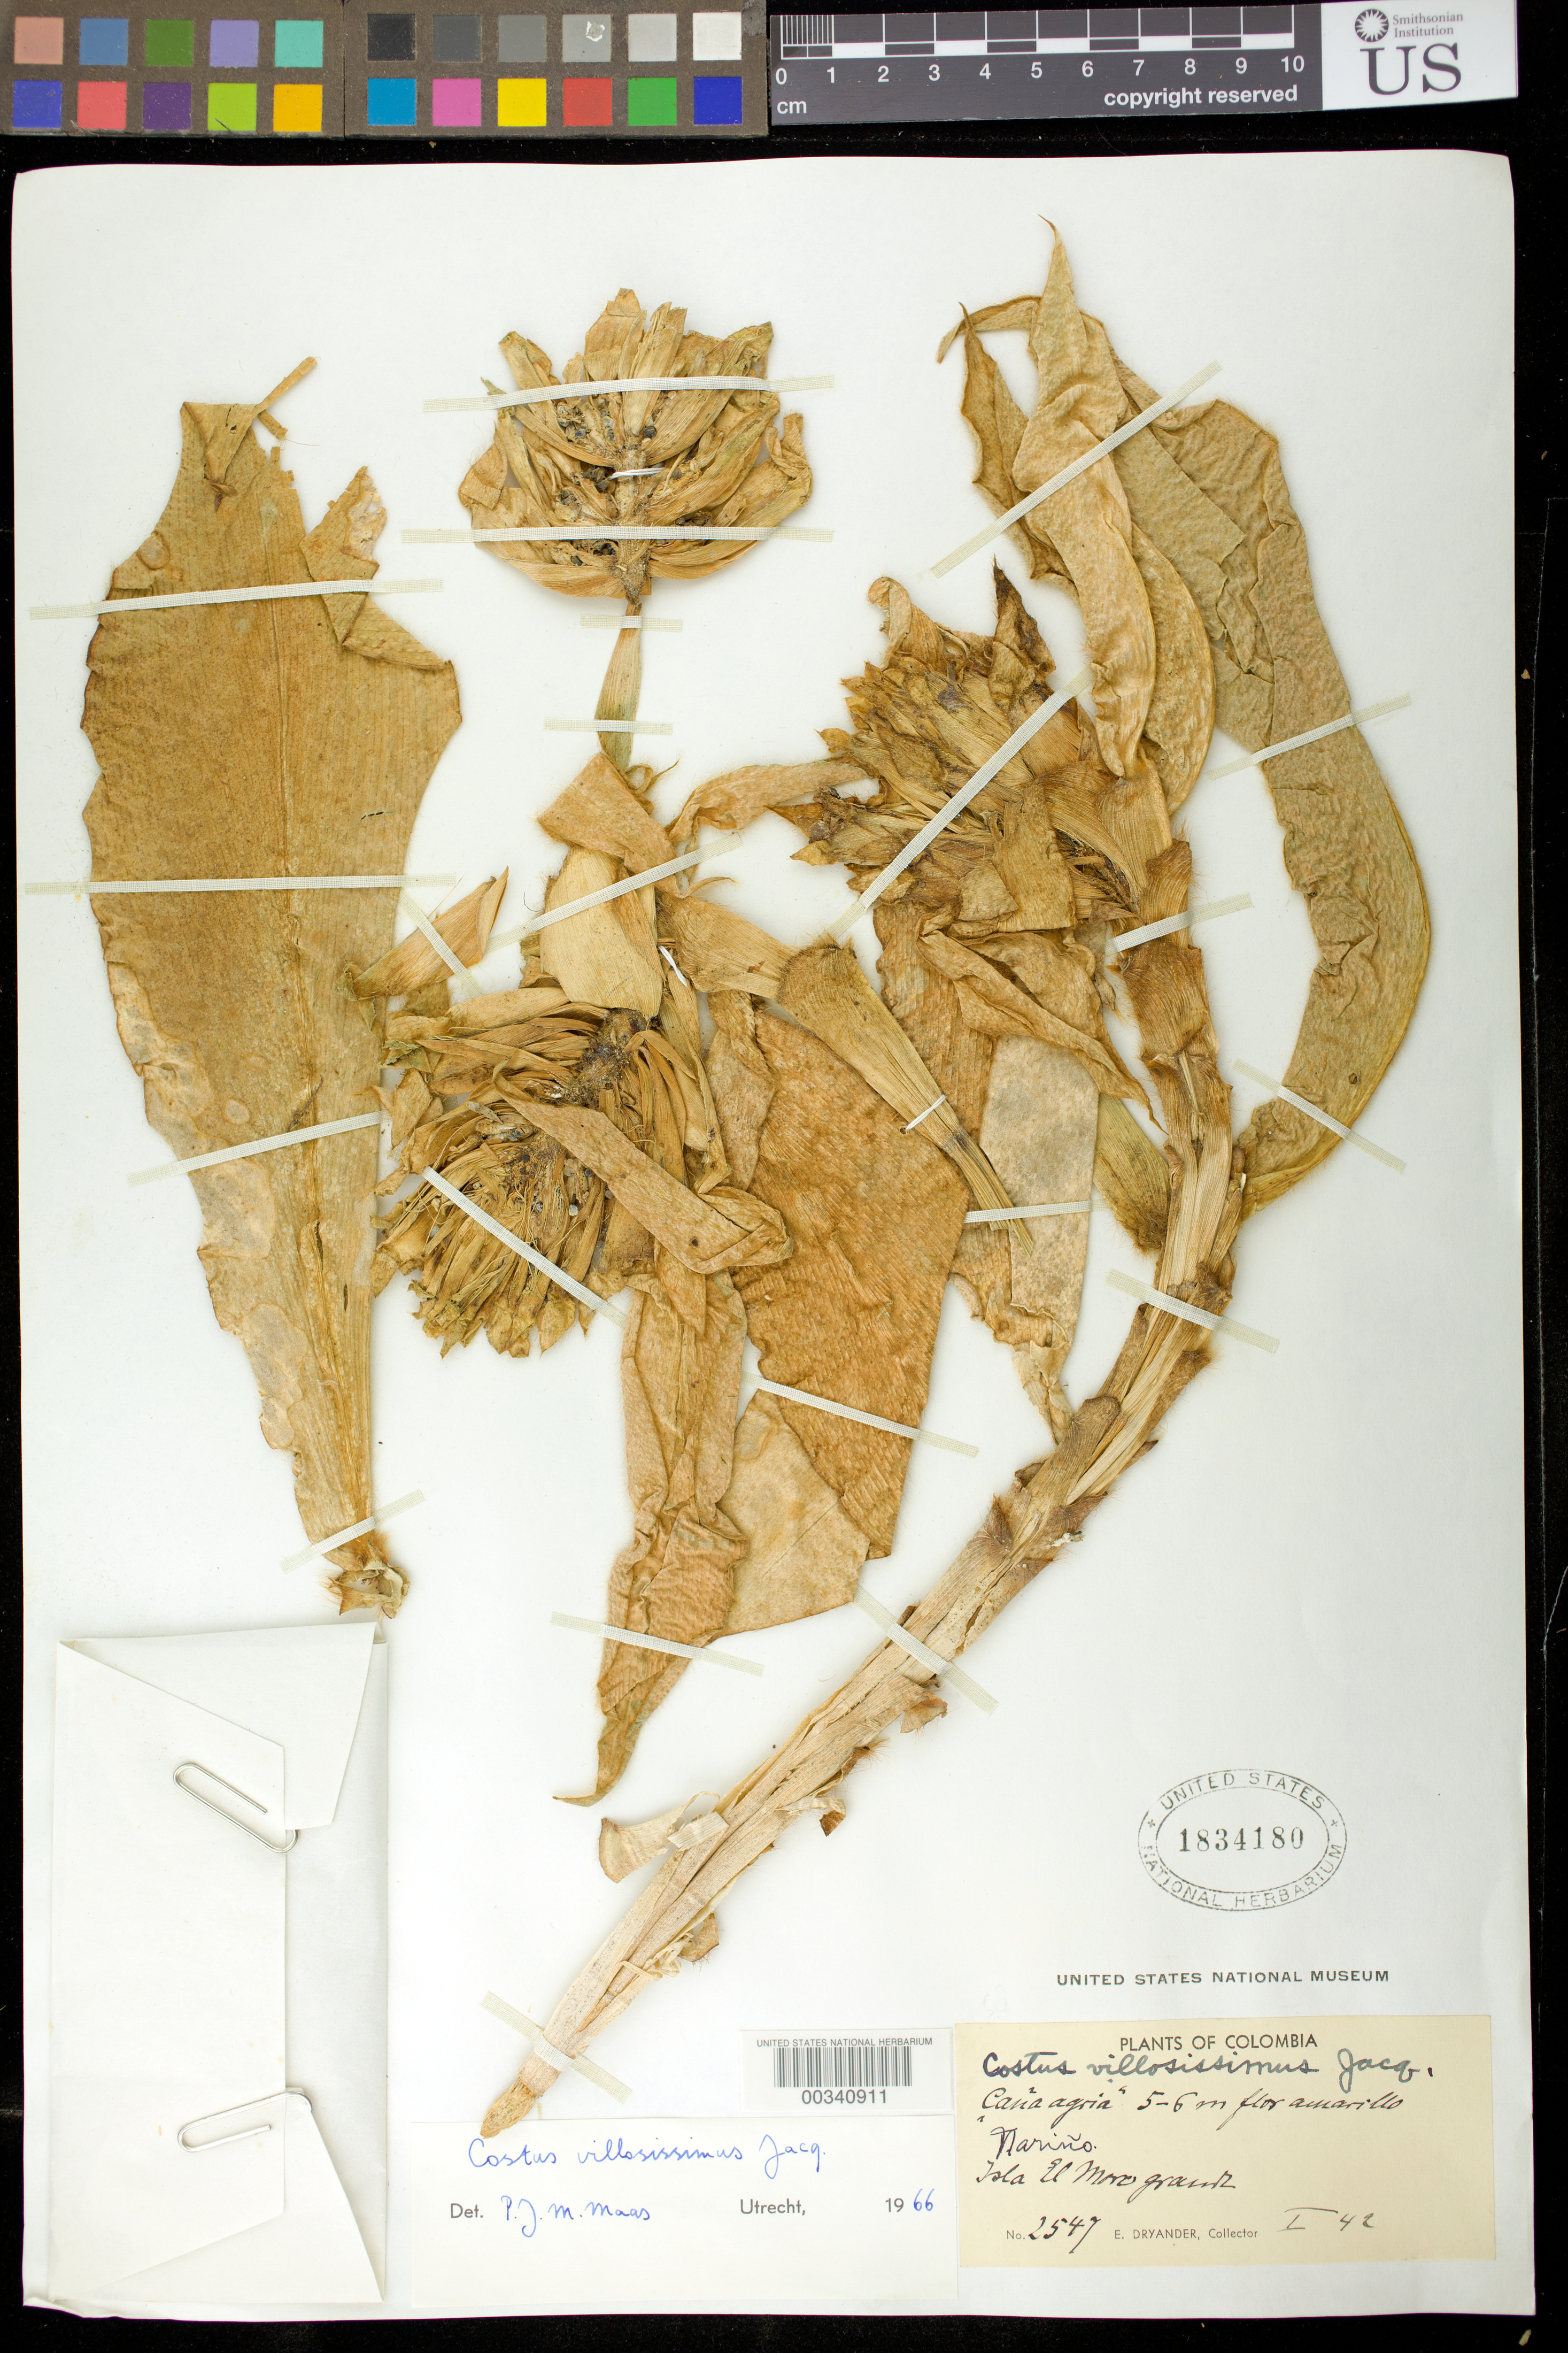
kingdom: Plantae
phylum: Tracheophyta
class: Liliopsida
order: Zingiberales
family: Costaceae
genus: Costus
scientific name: Costus villosissimus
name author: Jacq.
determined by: Maas, Paul J. M.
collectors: E. I. Dryander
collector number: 2547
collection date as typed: Jan 1942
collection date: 1942-01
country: Colombia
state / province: Nariño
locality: Isla el Moro Grande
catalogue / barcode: US 1834180